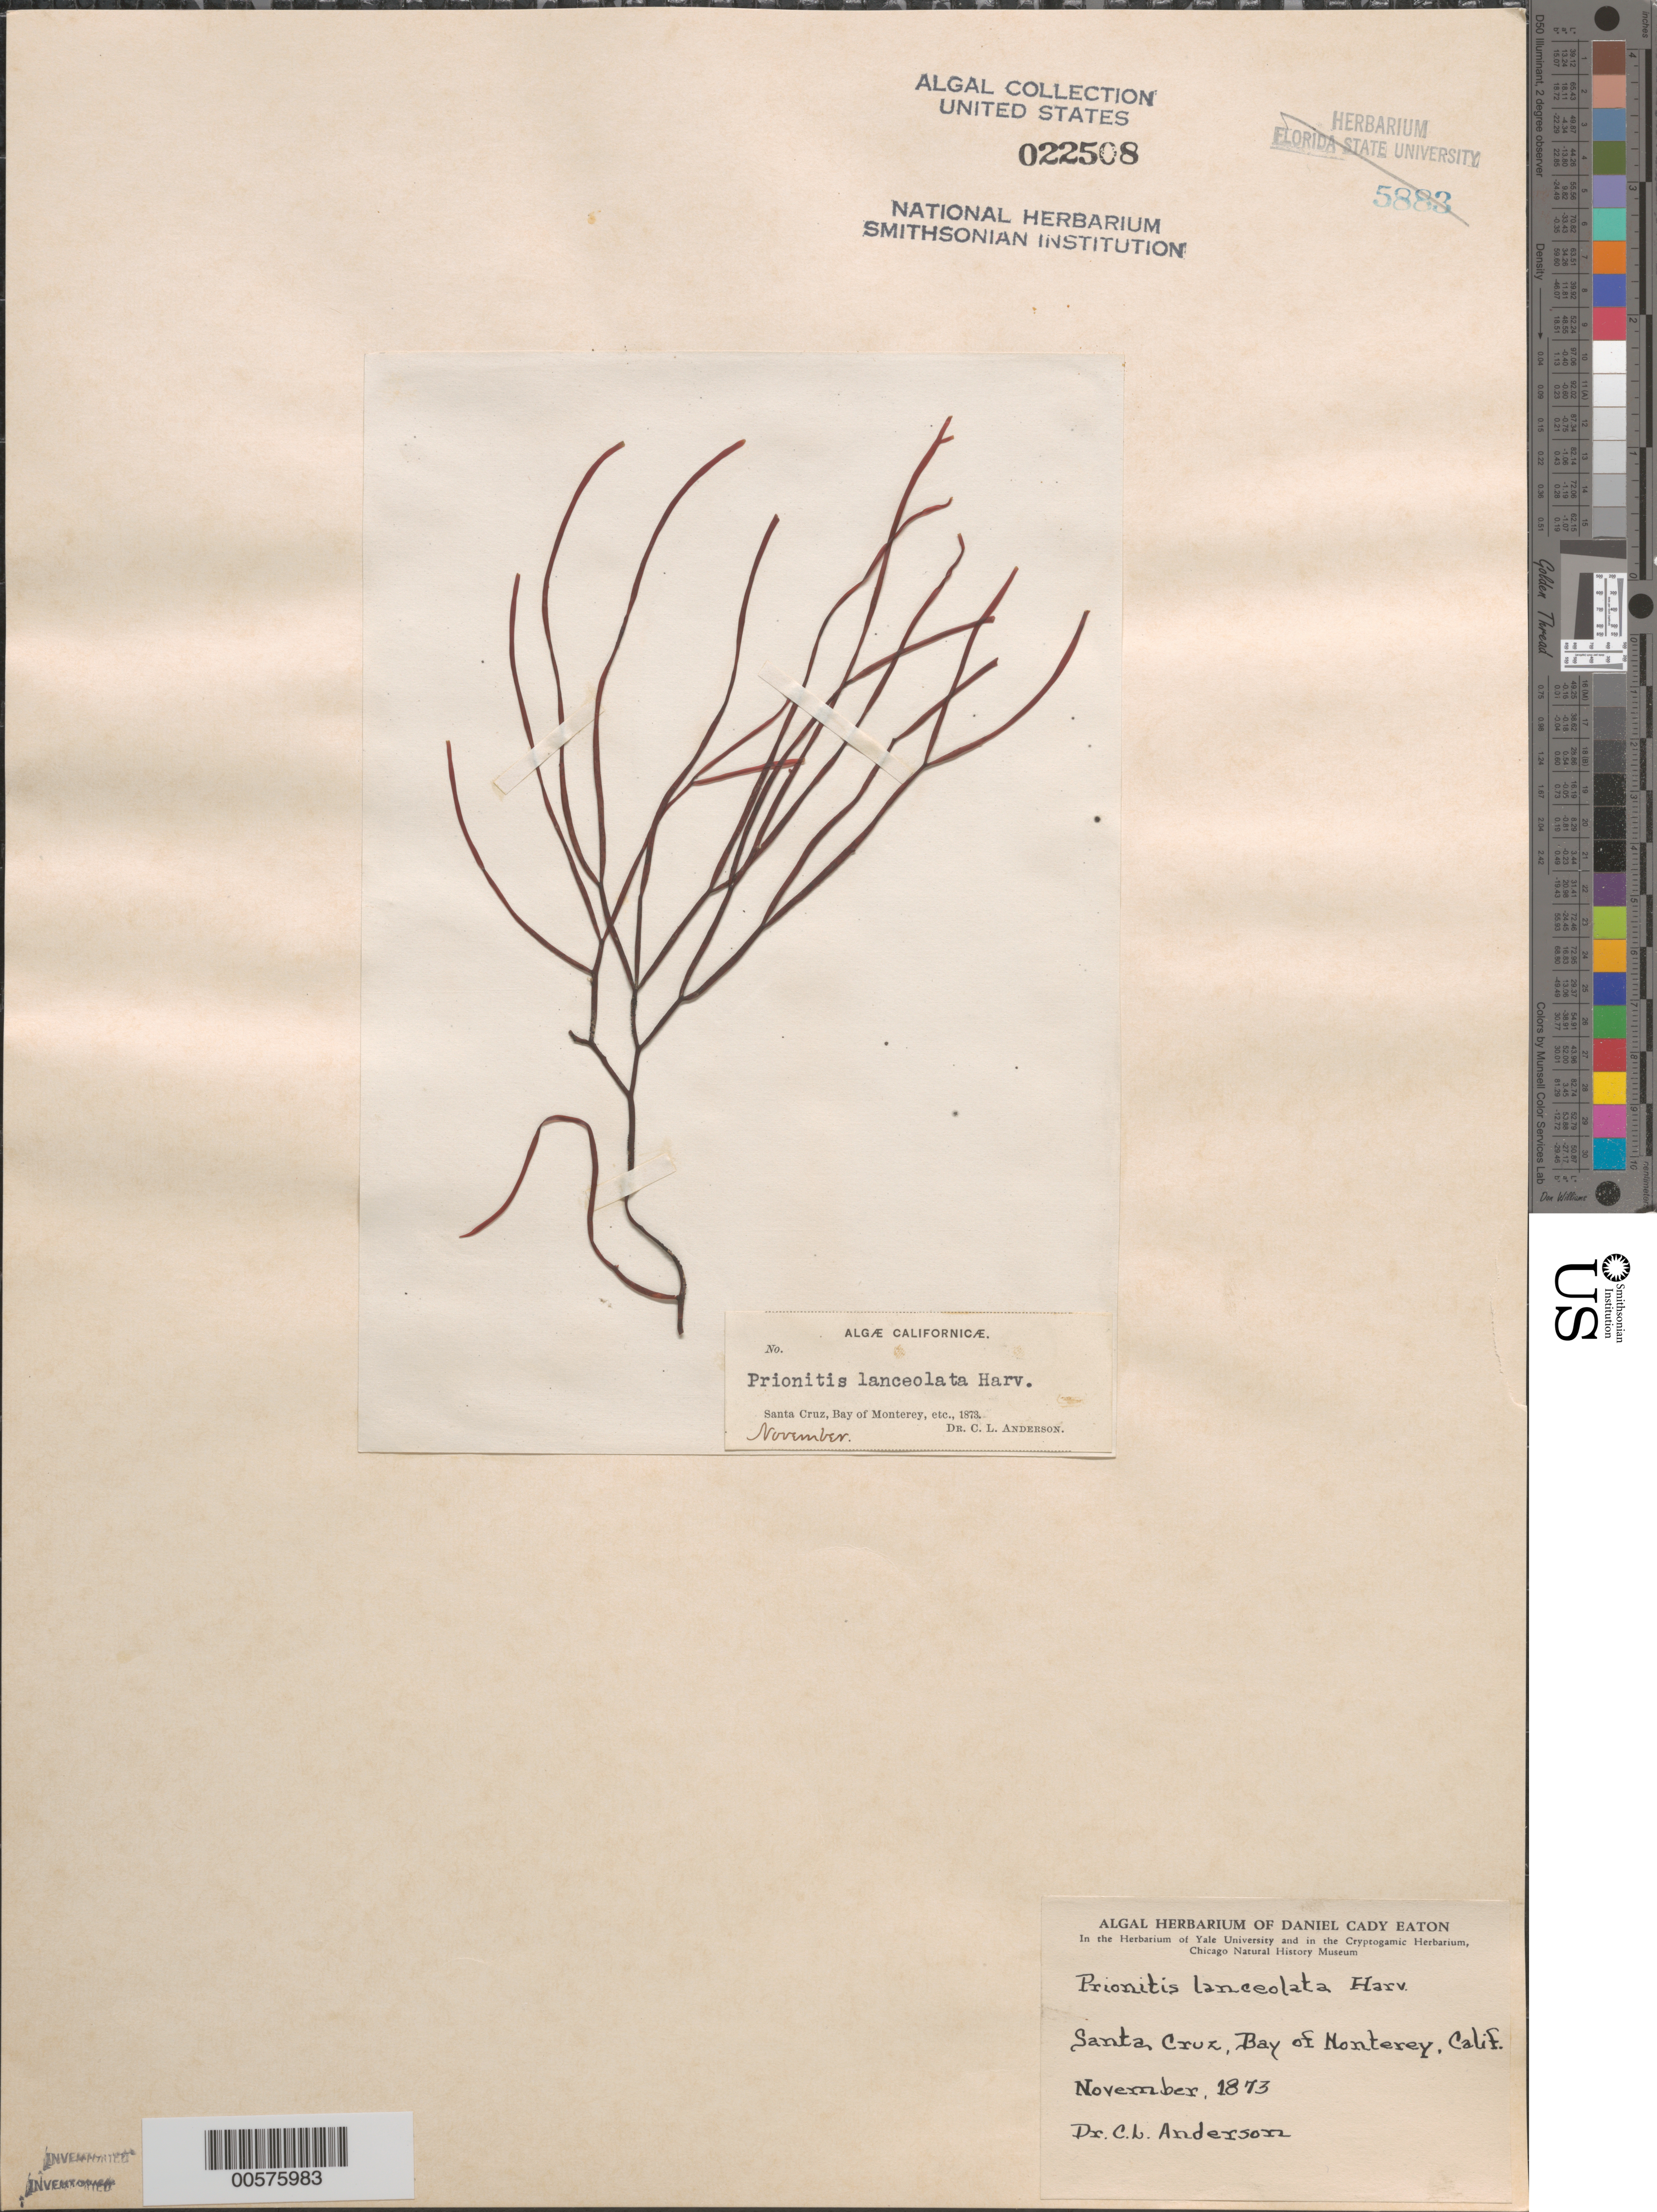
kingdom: Plantae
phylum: Rhodophyta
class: Florideophyceae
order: Cryptonemiales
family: Cryptonemiaceae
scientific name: Prionitis lanceolata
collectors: C. L. Anderson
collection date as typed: Nov 1873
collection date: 1873-11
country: United States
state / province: California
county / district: Santa Cruz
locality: Santa Cruz, Monterey Bay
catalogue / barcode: US 22508